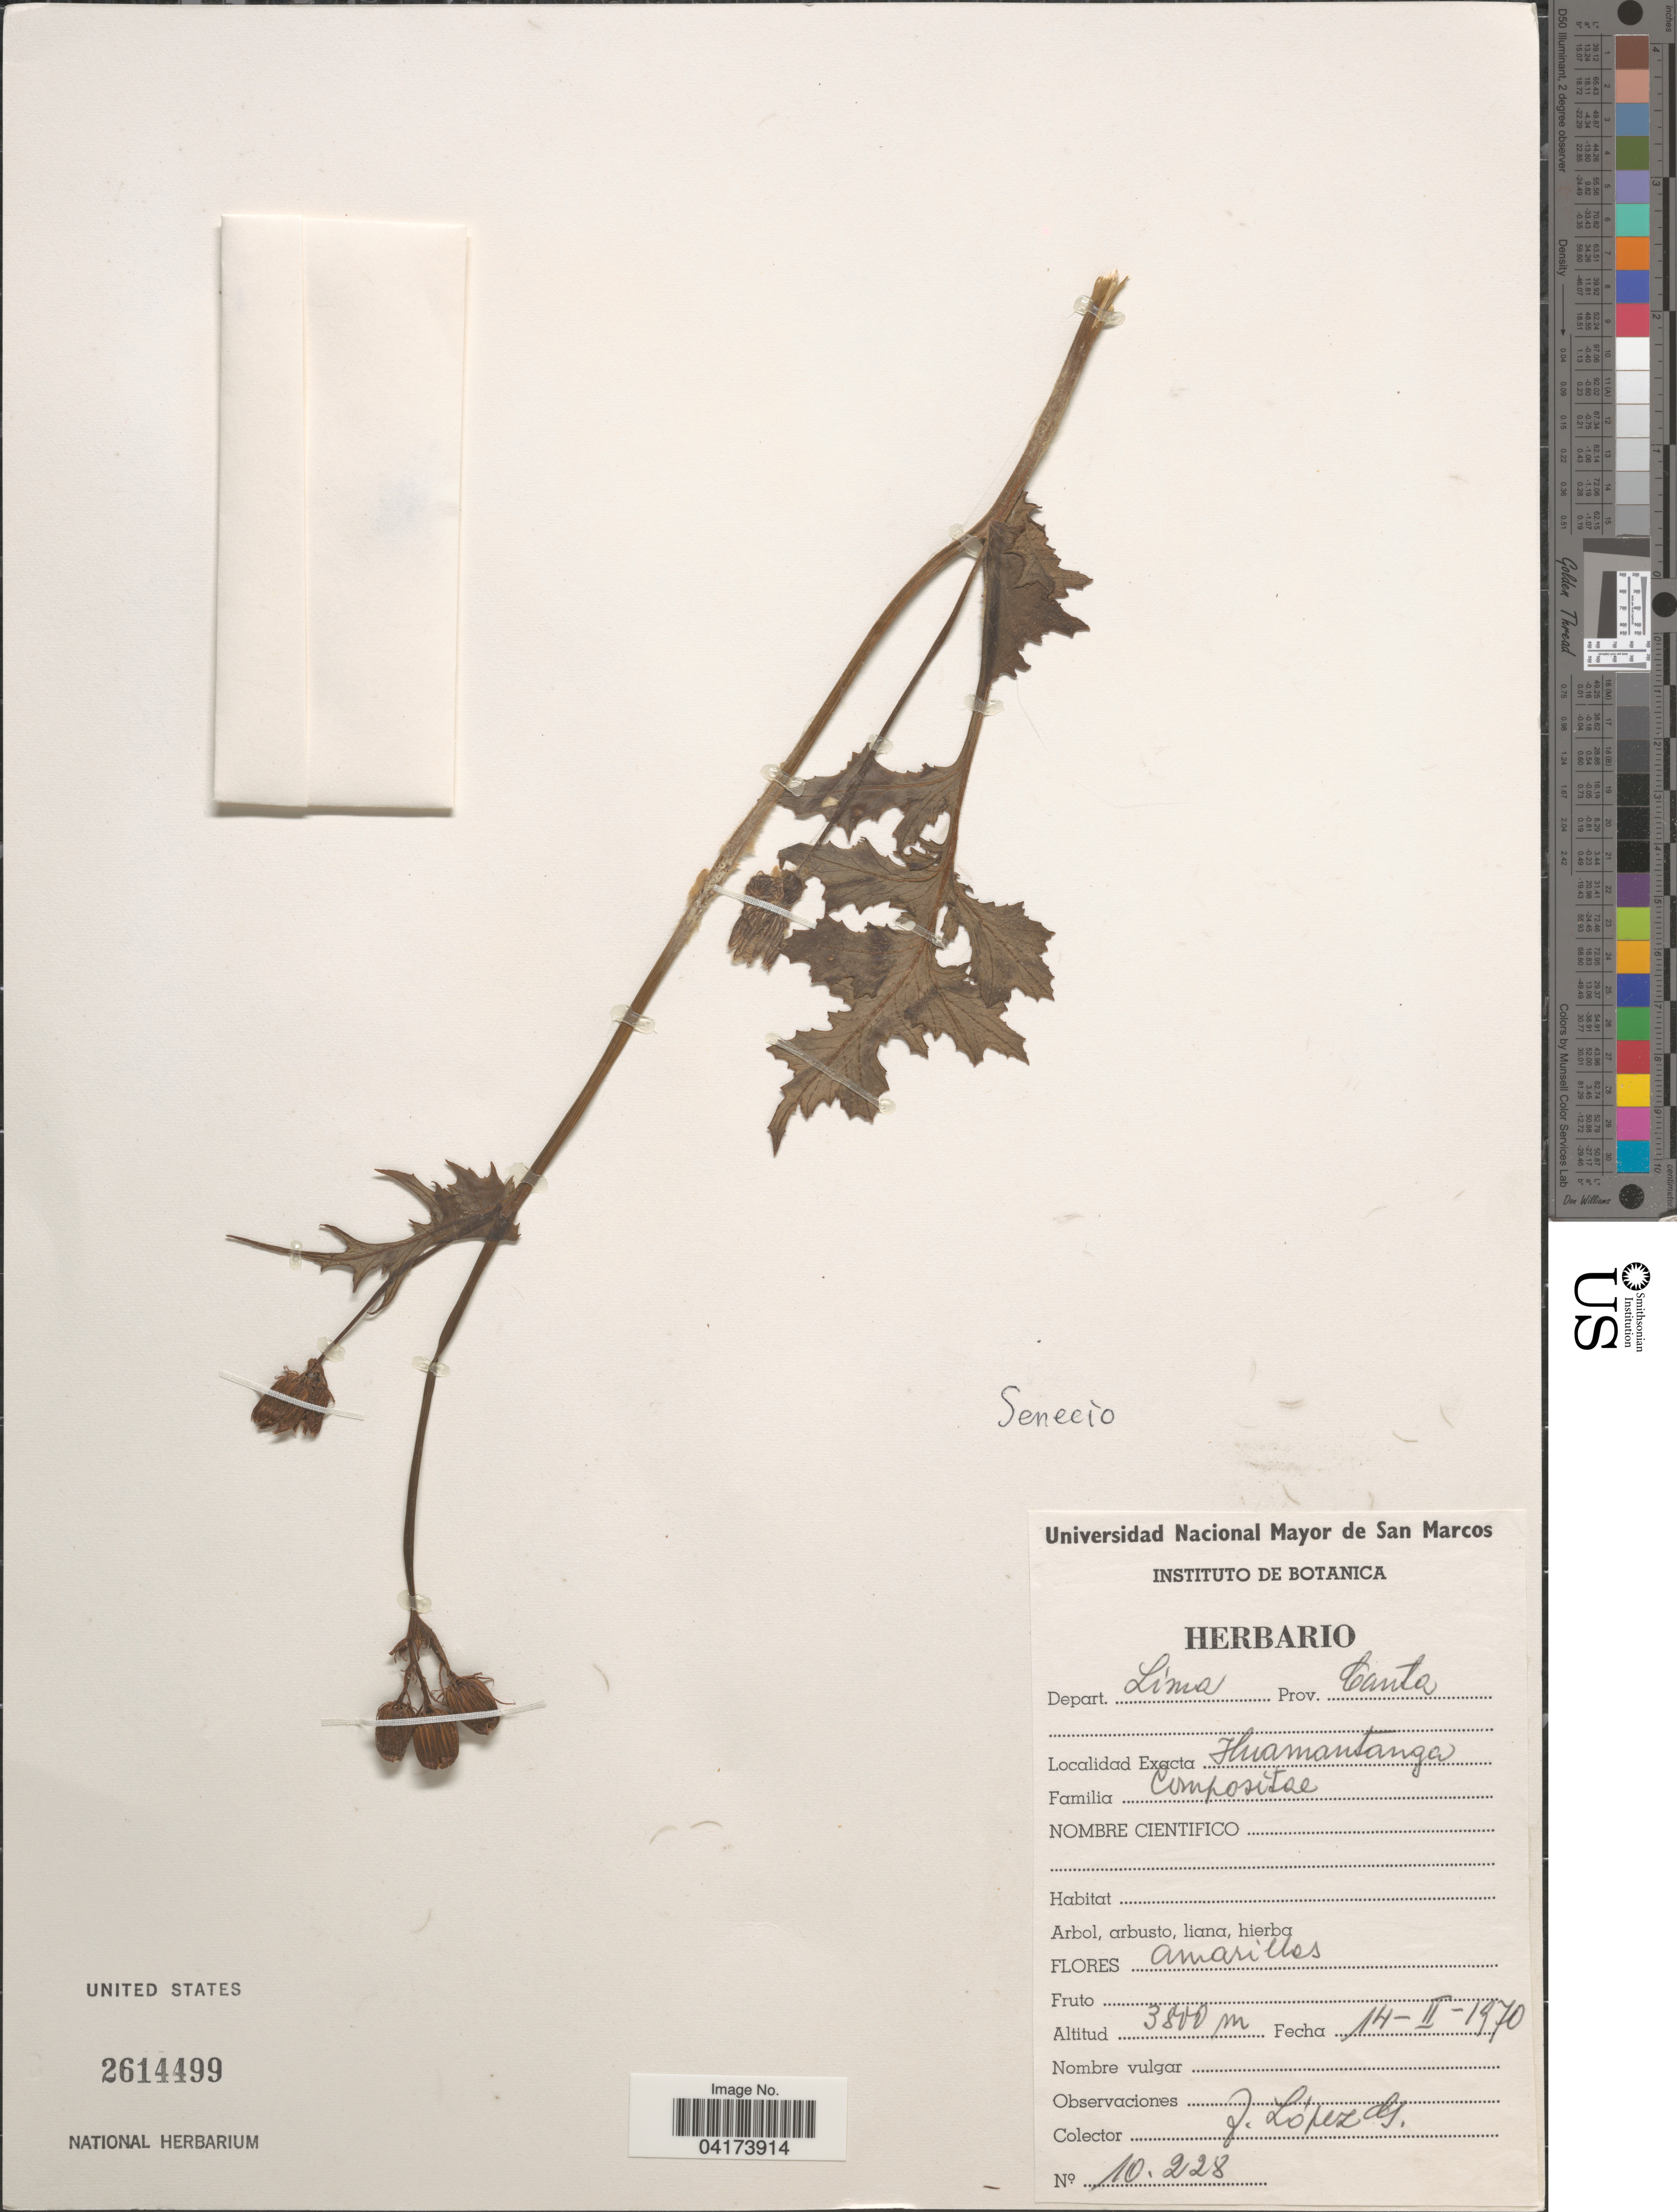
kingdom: Plantae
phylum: Tracheophyta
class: Magnoliopsida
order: Asterales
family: Asteraceae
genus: Senecio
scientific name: Senecio sp.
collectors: J. López G.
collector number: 10228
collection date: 1970-02-14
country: Peru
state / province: Lima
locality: Depart. Lima. Prov. Canta. Huamantanga.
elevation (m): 3800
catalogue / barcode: US 2614499